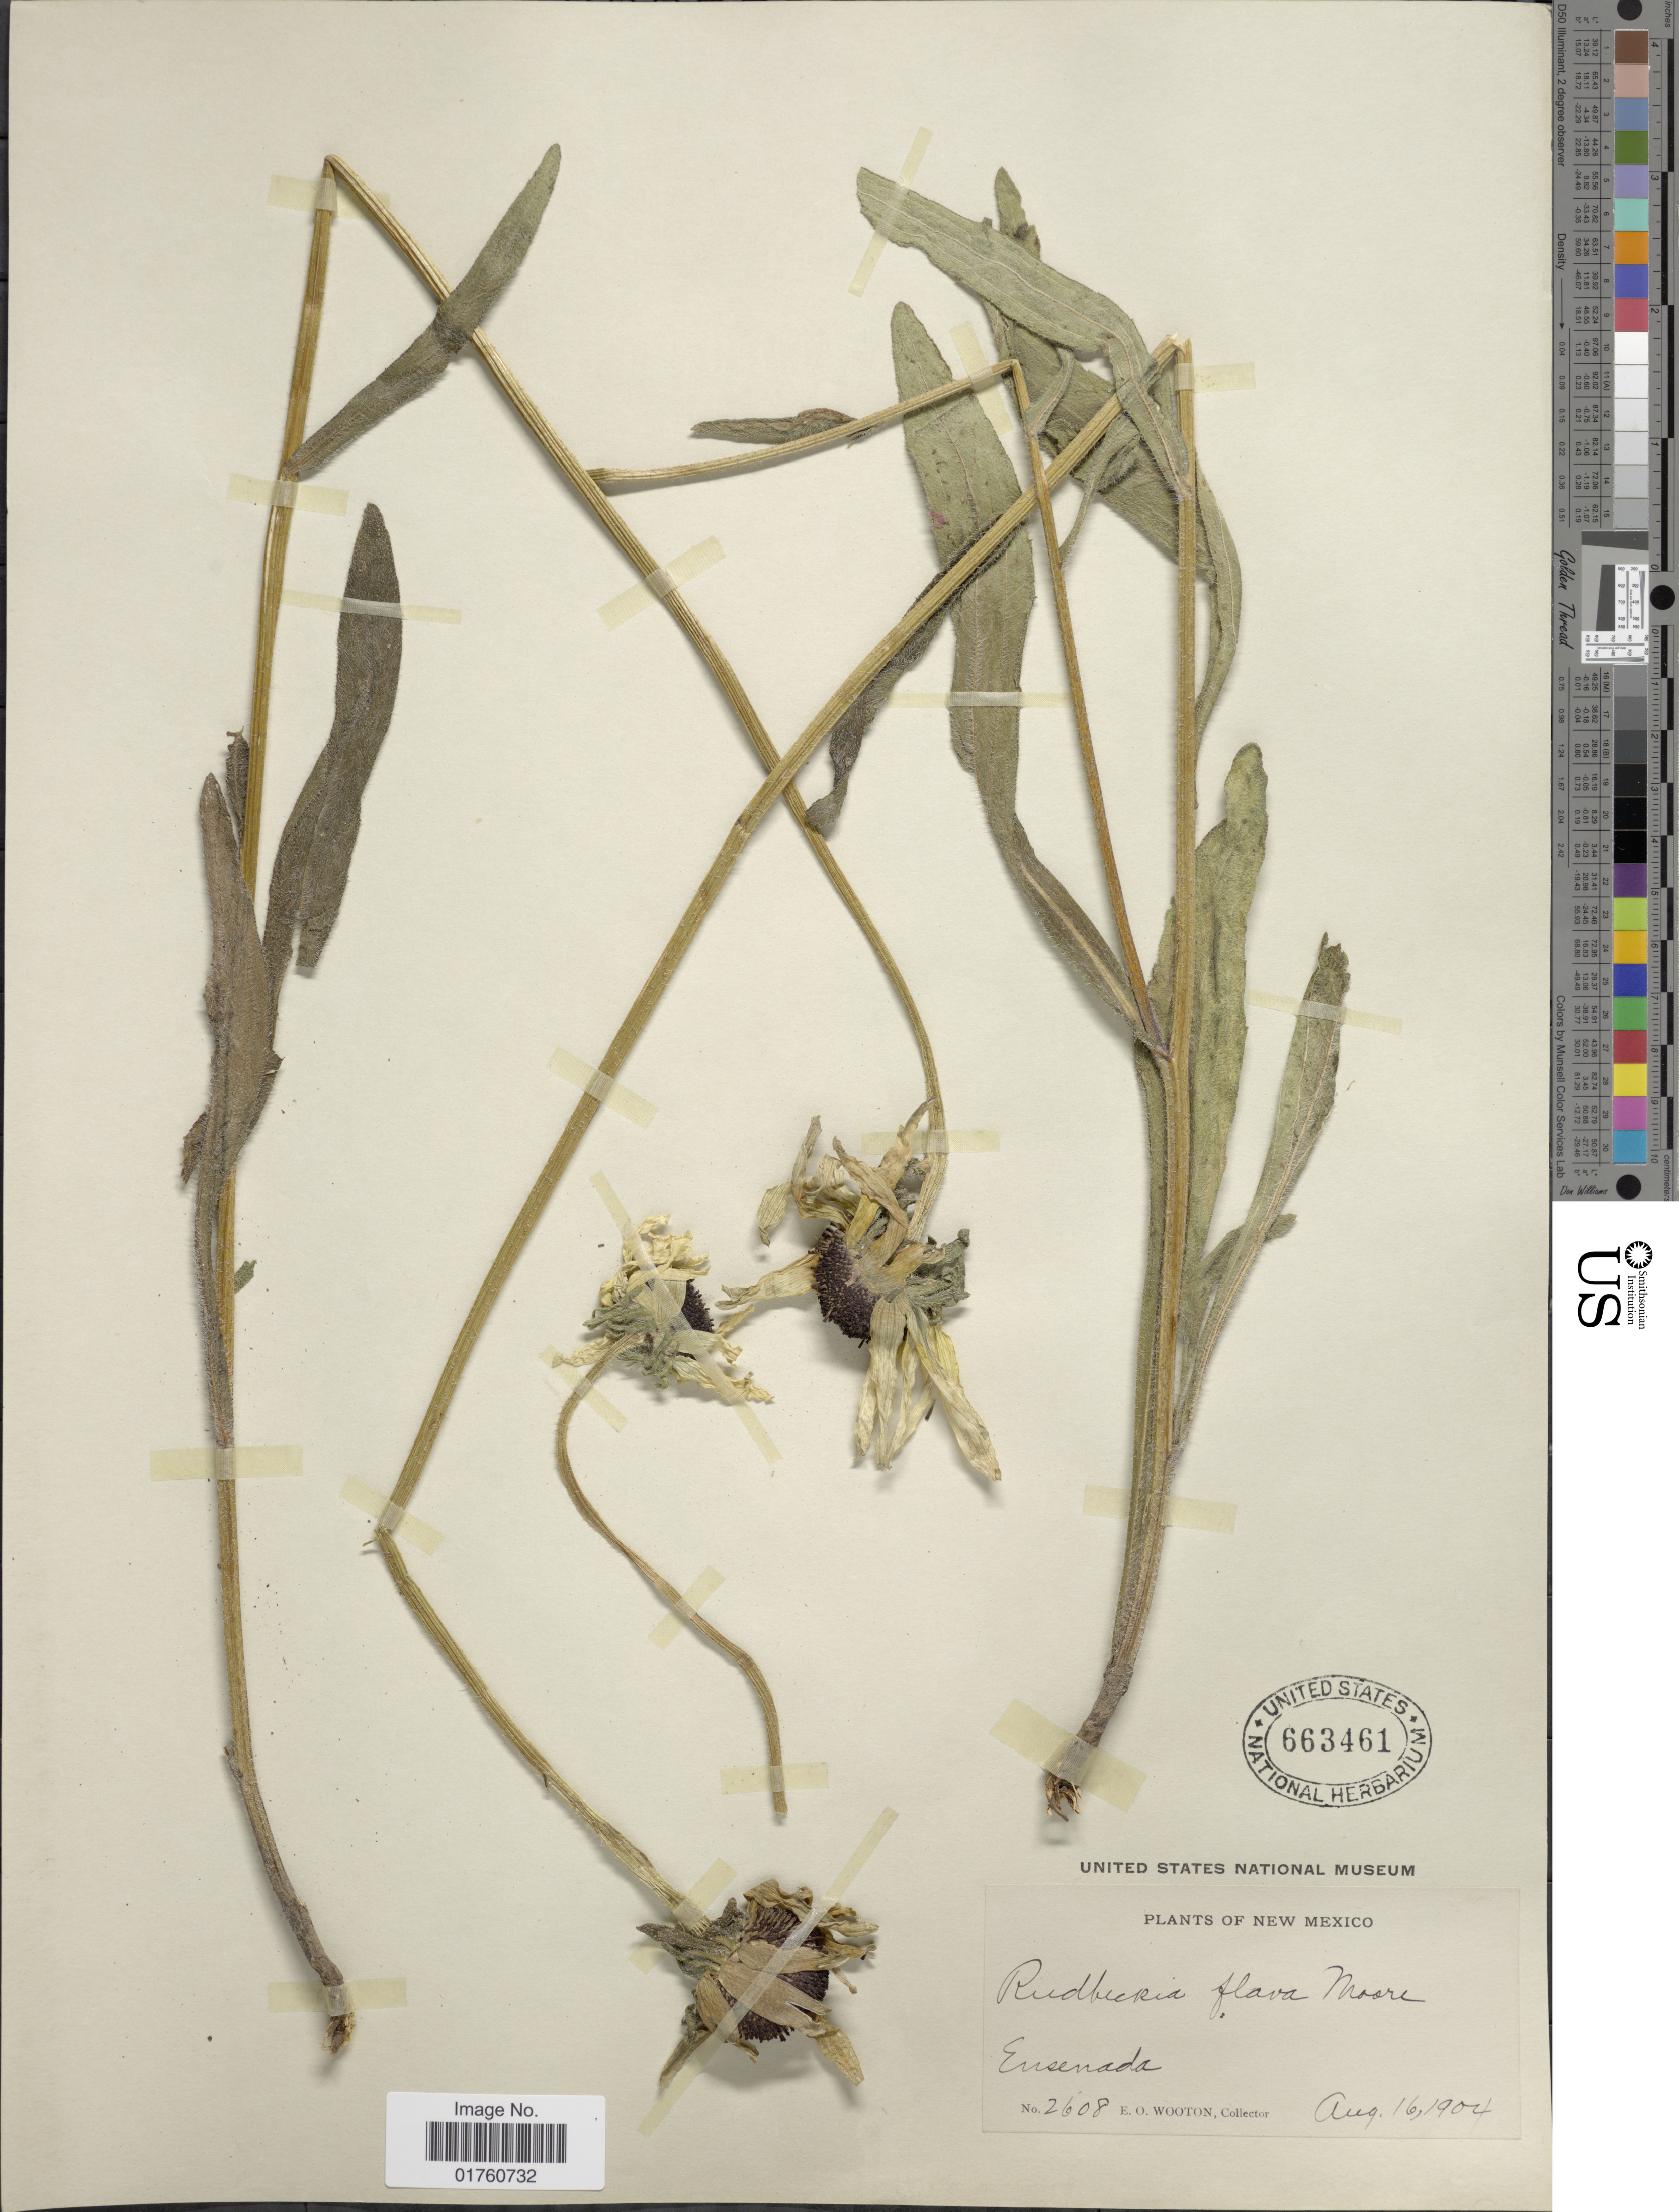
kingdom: Plantae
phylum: Tracheophyta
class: Magnoliopsida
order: Asterales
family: Asteraceae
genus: Rudbeckia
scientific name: Rudbeckia flava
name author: T.V. Moore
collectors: E. O. Wooton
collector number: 2608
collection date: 1904-08-16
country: United States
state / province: New Mexico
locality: Ensenada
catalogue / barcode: US 663461